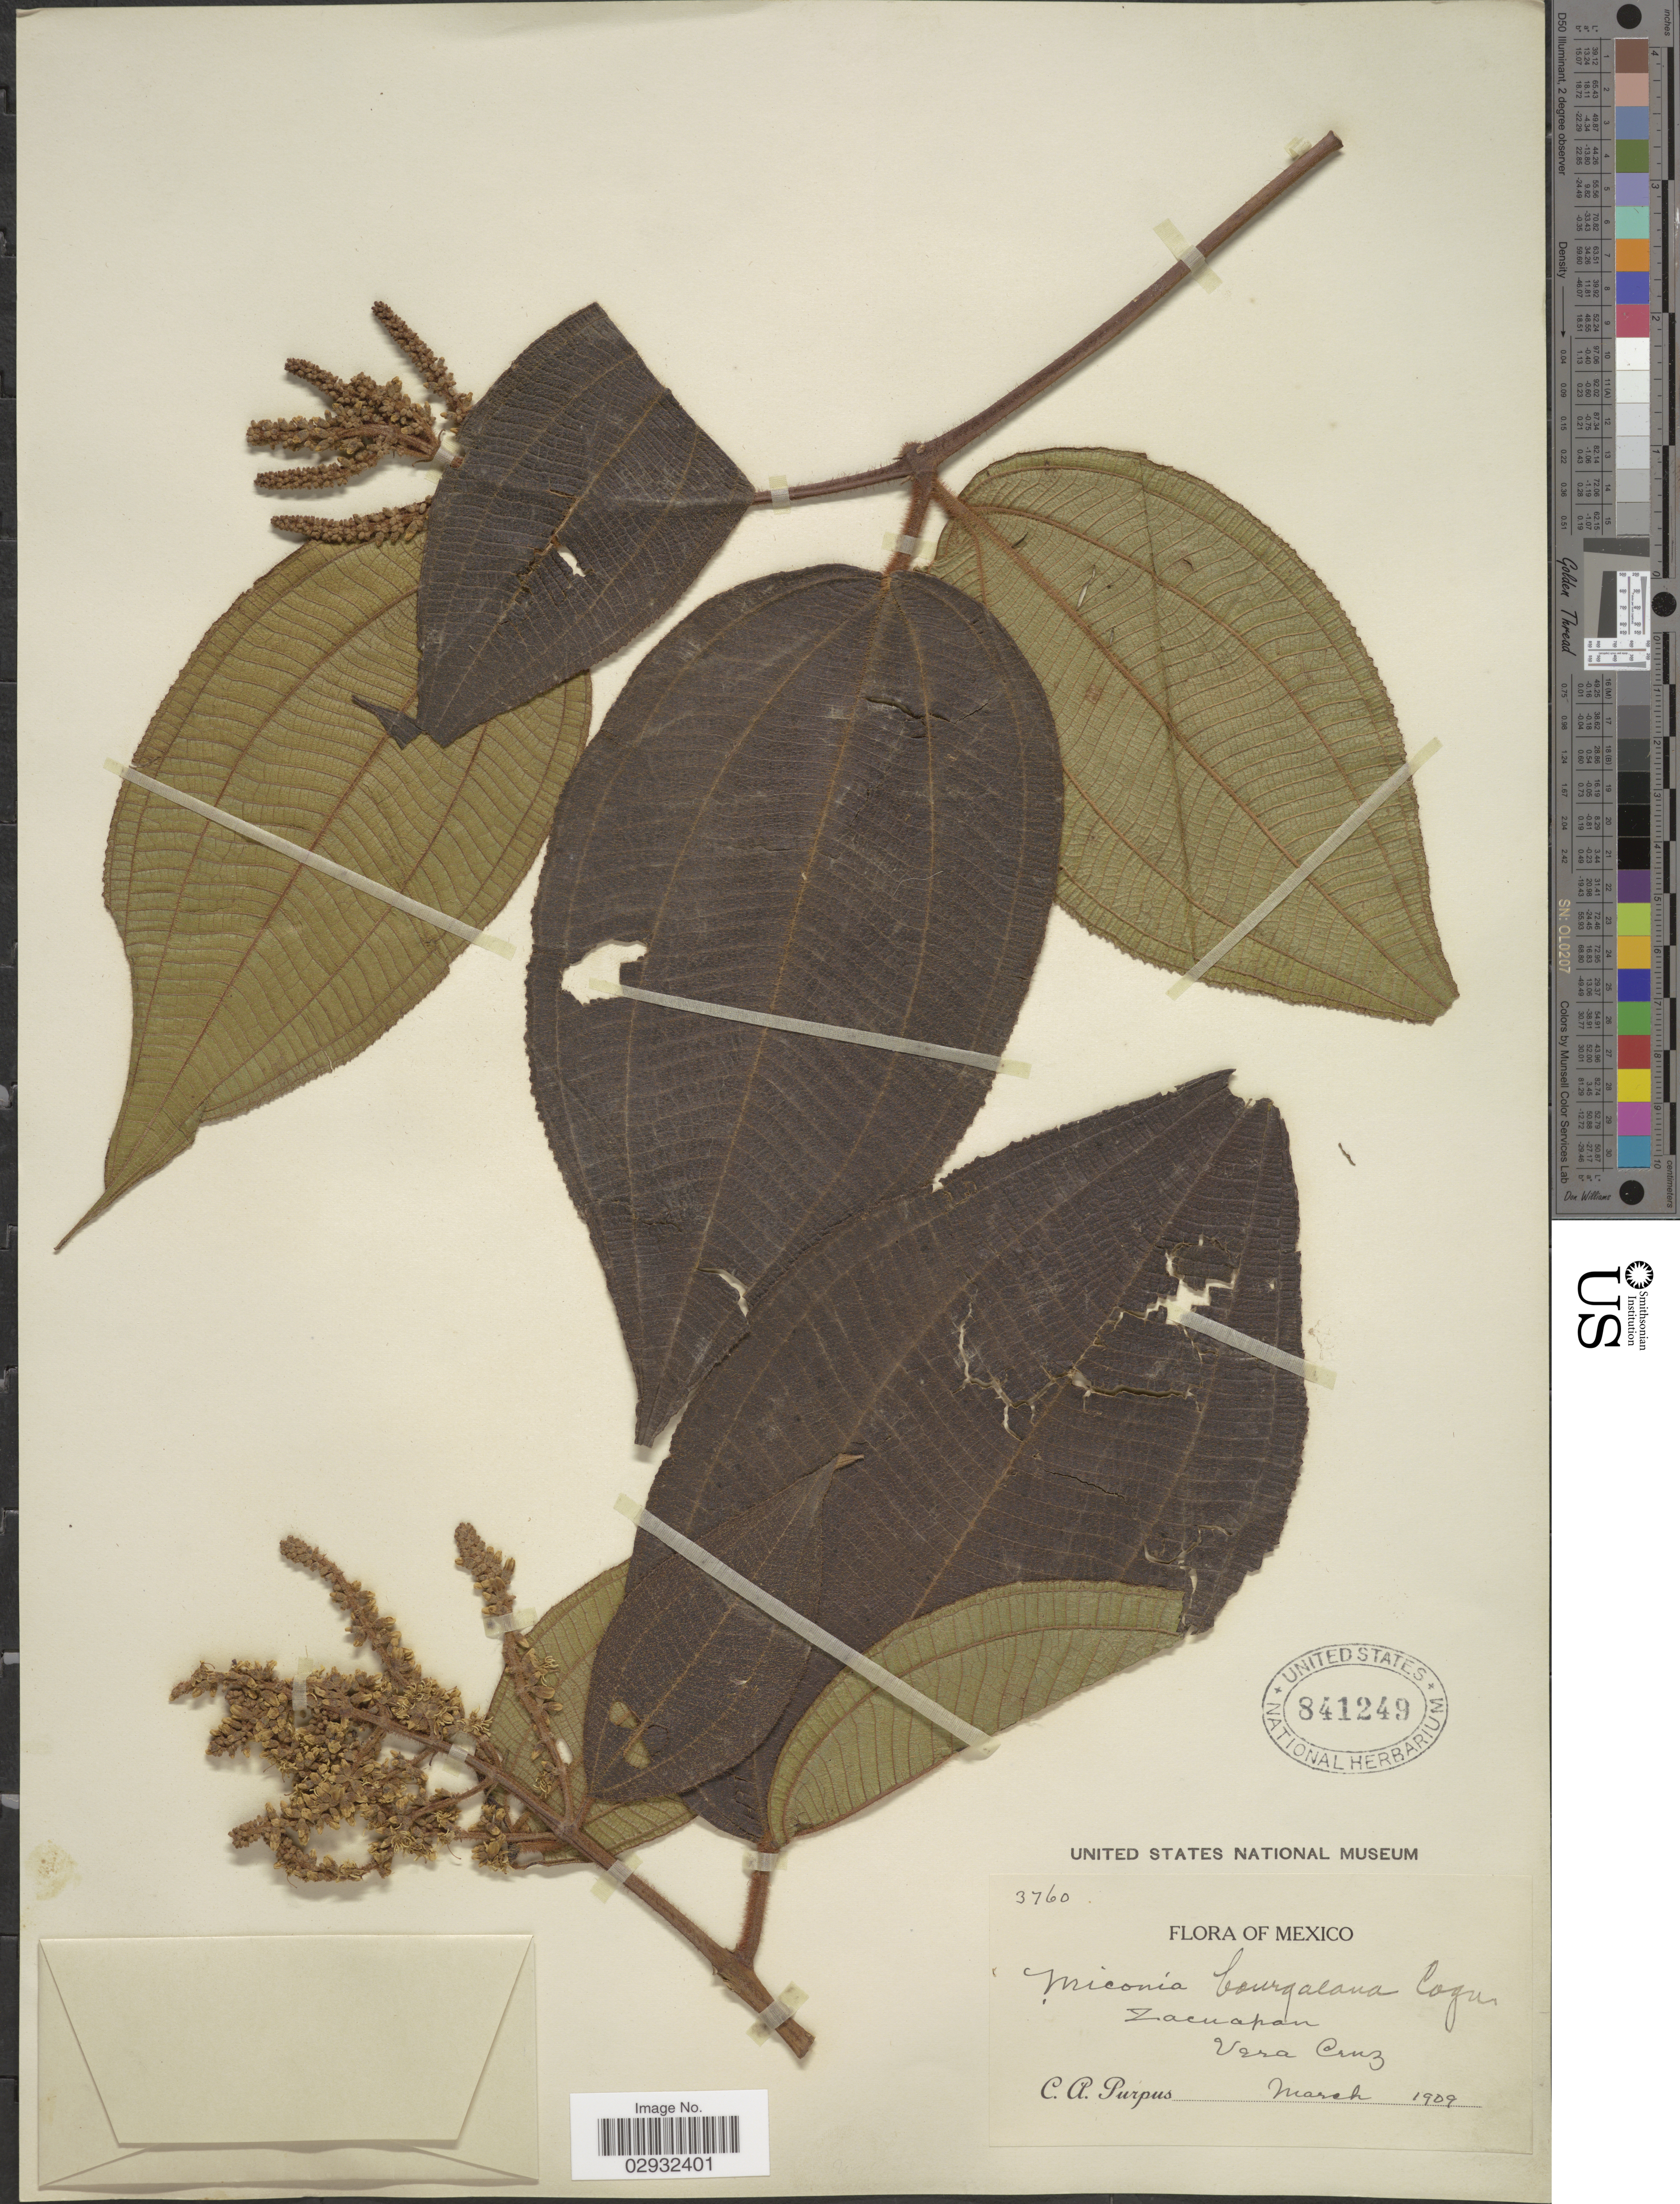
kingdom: Plantae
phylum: Tracheophyta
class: Magnoliopsida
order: Myrtales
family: Melastomataceae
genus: Miconia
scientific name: Miconia desmantha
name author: Benth.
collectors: C. A. Purpus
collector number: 3760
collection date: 1909-03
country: Mexico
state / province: Veracruz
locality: Zacuapan. Vera Cruz.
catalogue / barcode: US 841249